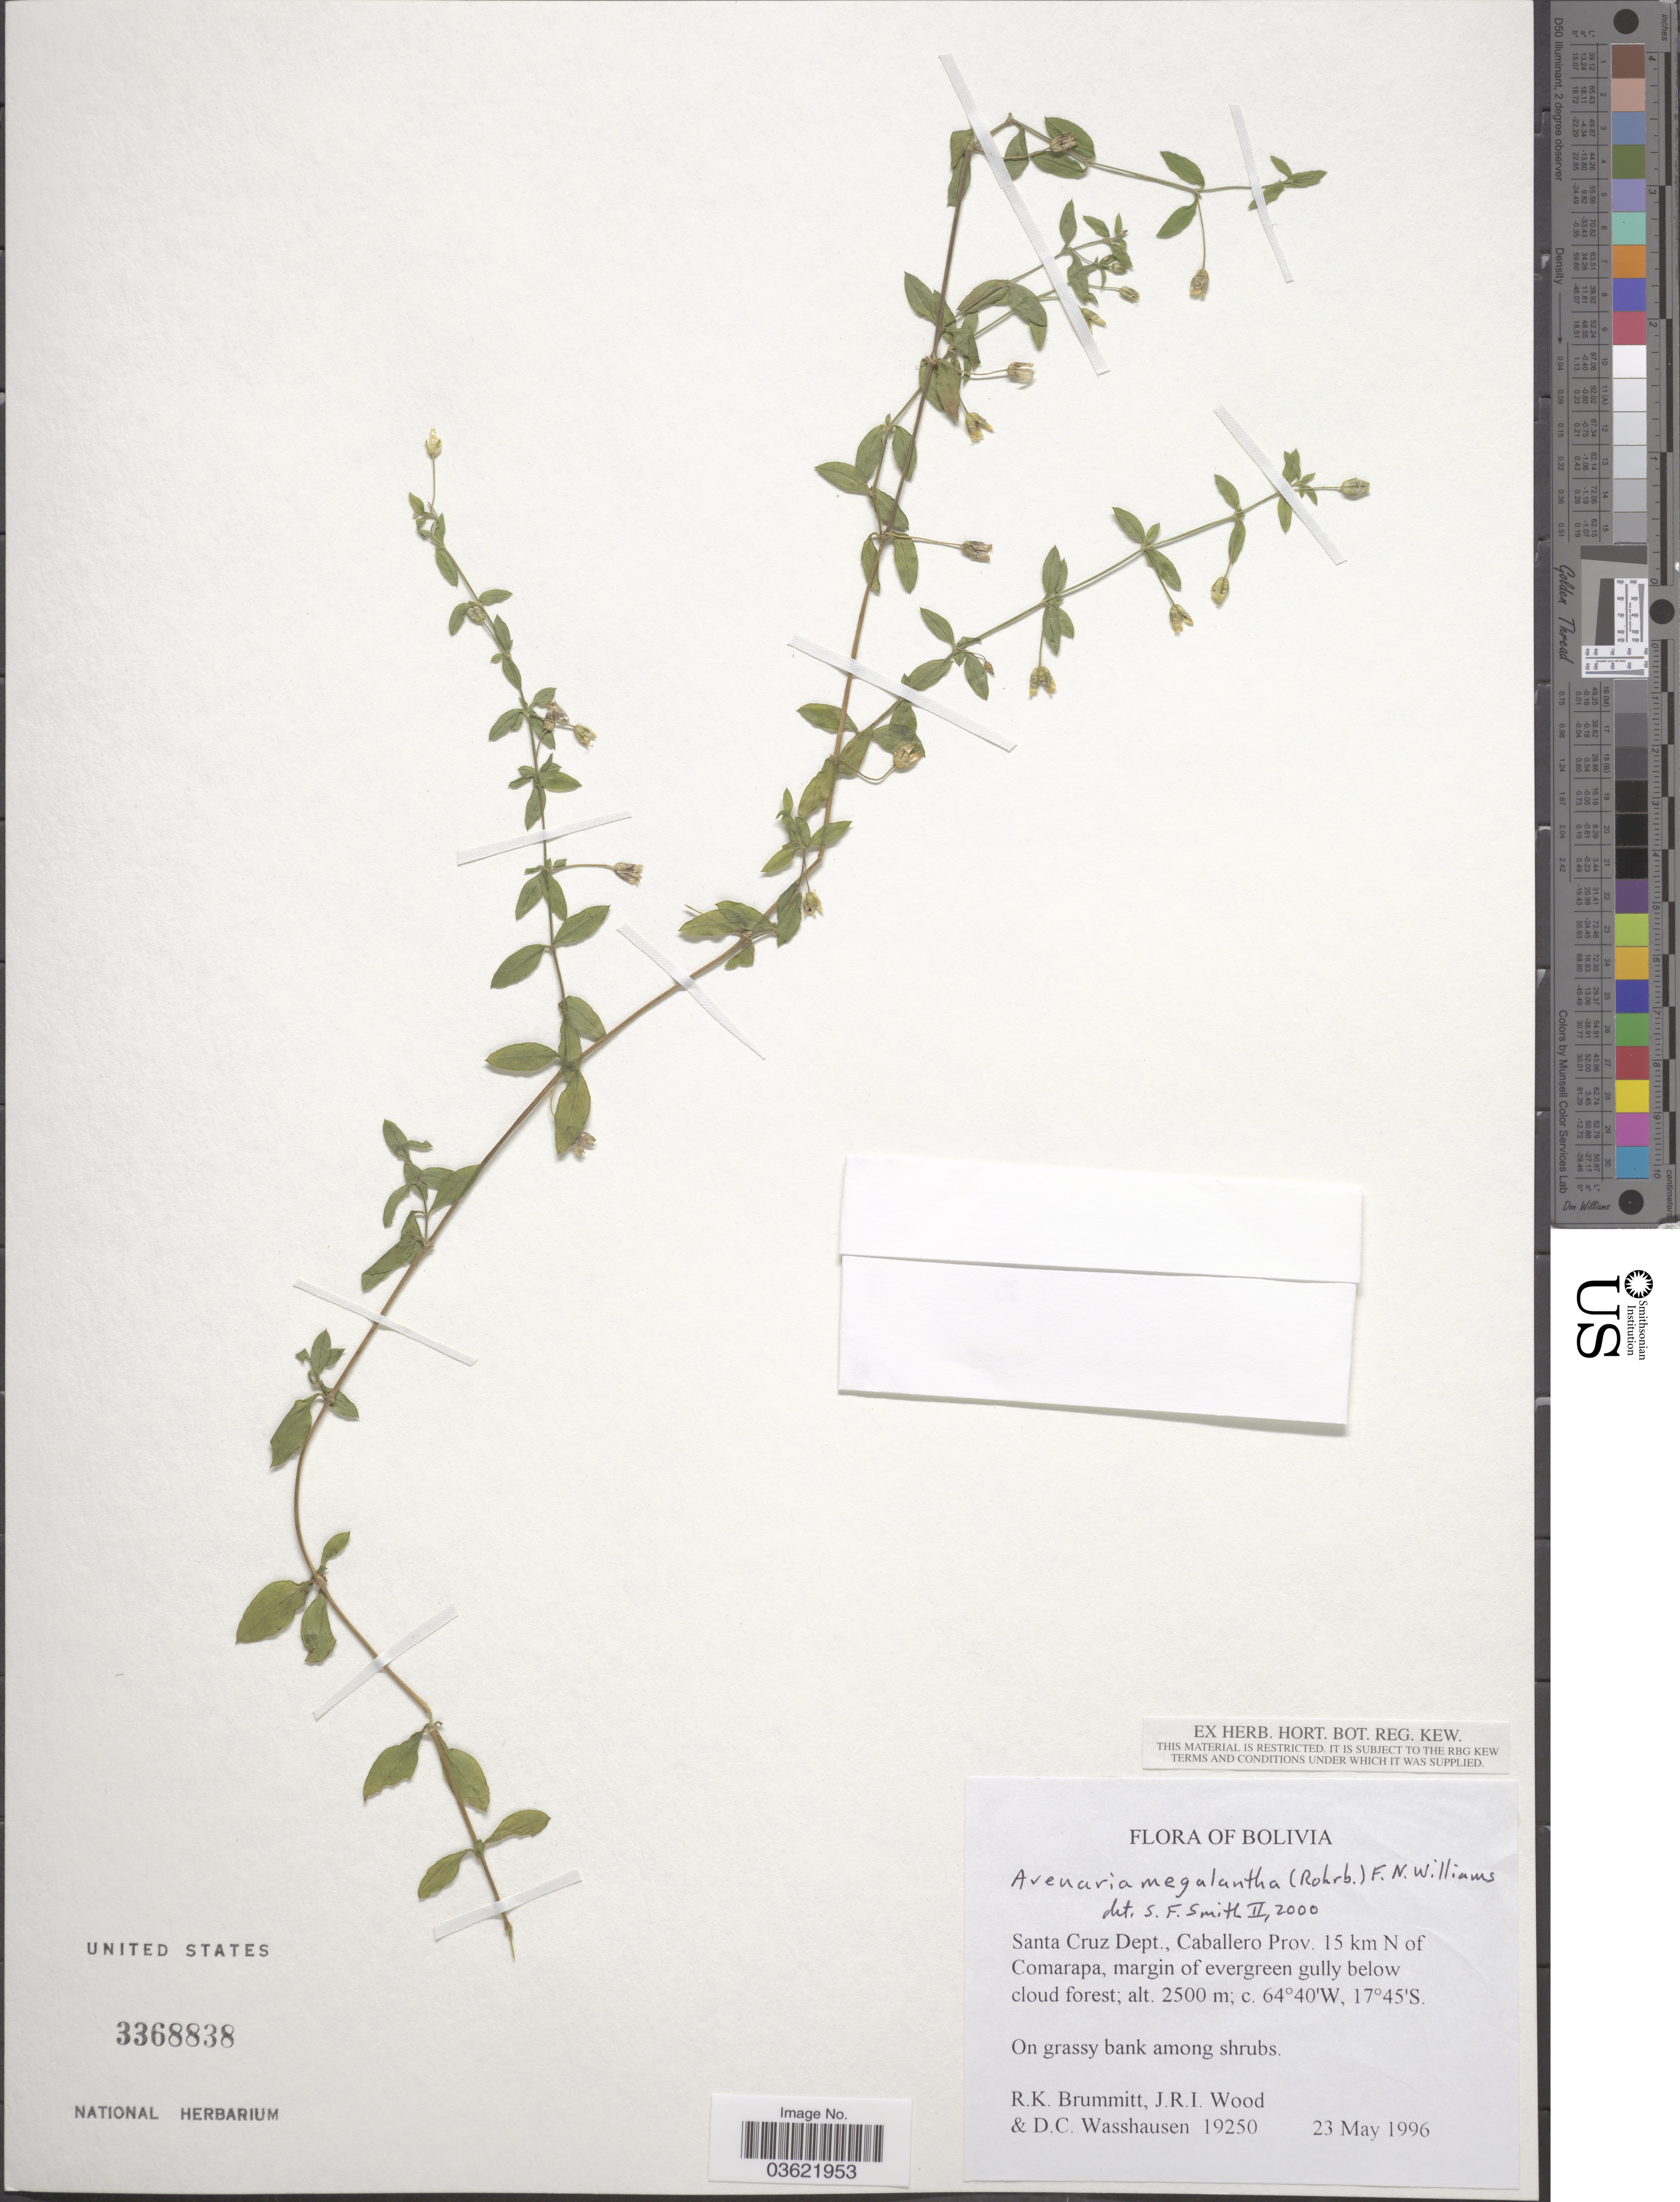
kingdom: Plantae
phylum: Tracheophyta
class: Magnoliopsida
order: Caryophyllales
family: Caryophyllaceae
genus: Arenaria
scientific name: Arenaria megalantha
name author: (Rohrb.) F.N. Williams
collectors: R. K. Brummitt, J. R. I. Wood & D. C. Wasshausen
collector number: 19250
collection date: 1996-05-23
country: Bolivia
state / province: Santa Cruz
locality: Santa Cruz Dept., Caballero Prov. 15 km N of Comarapa.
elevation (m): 2500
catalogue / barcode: US 3368838